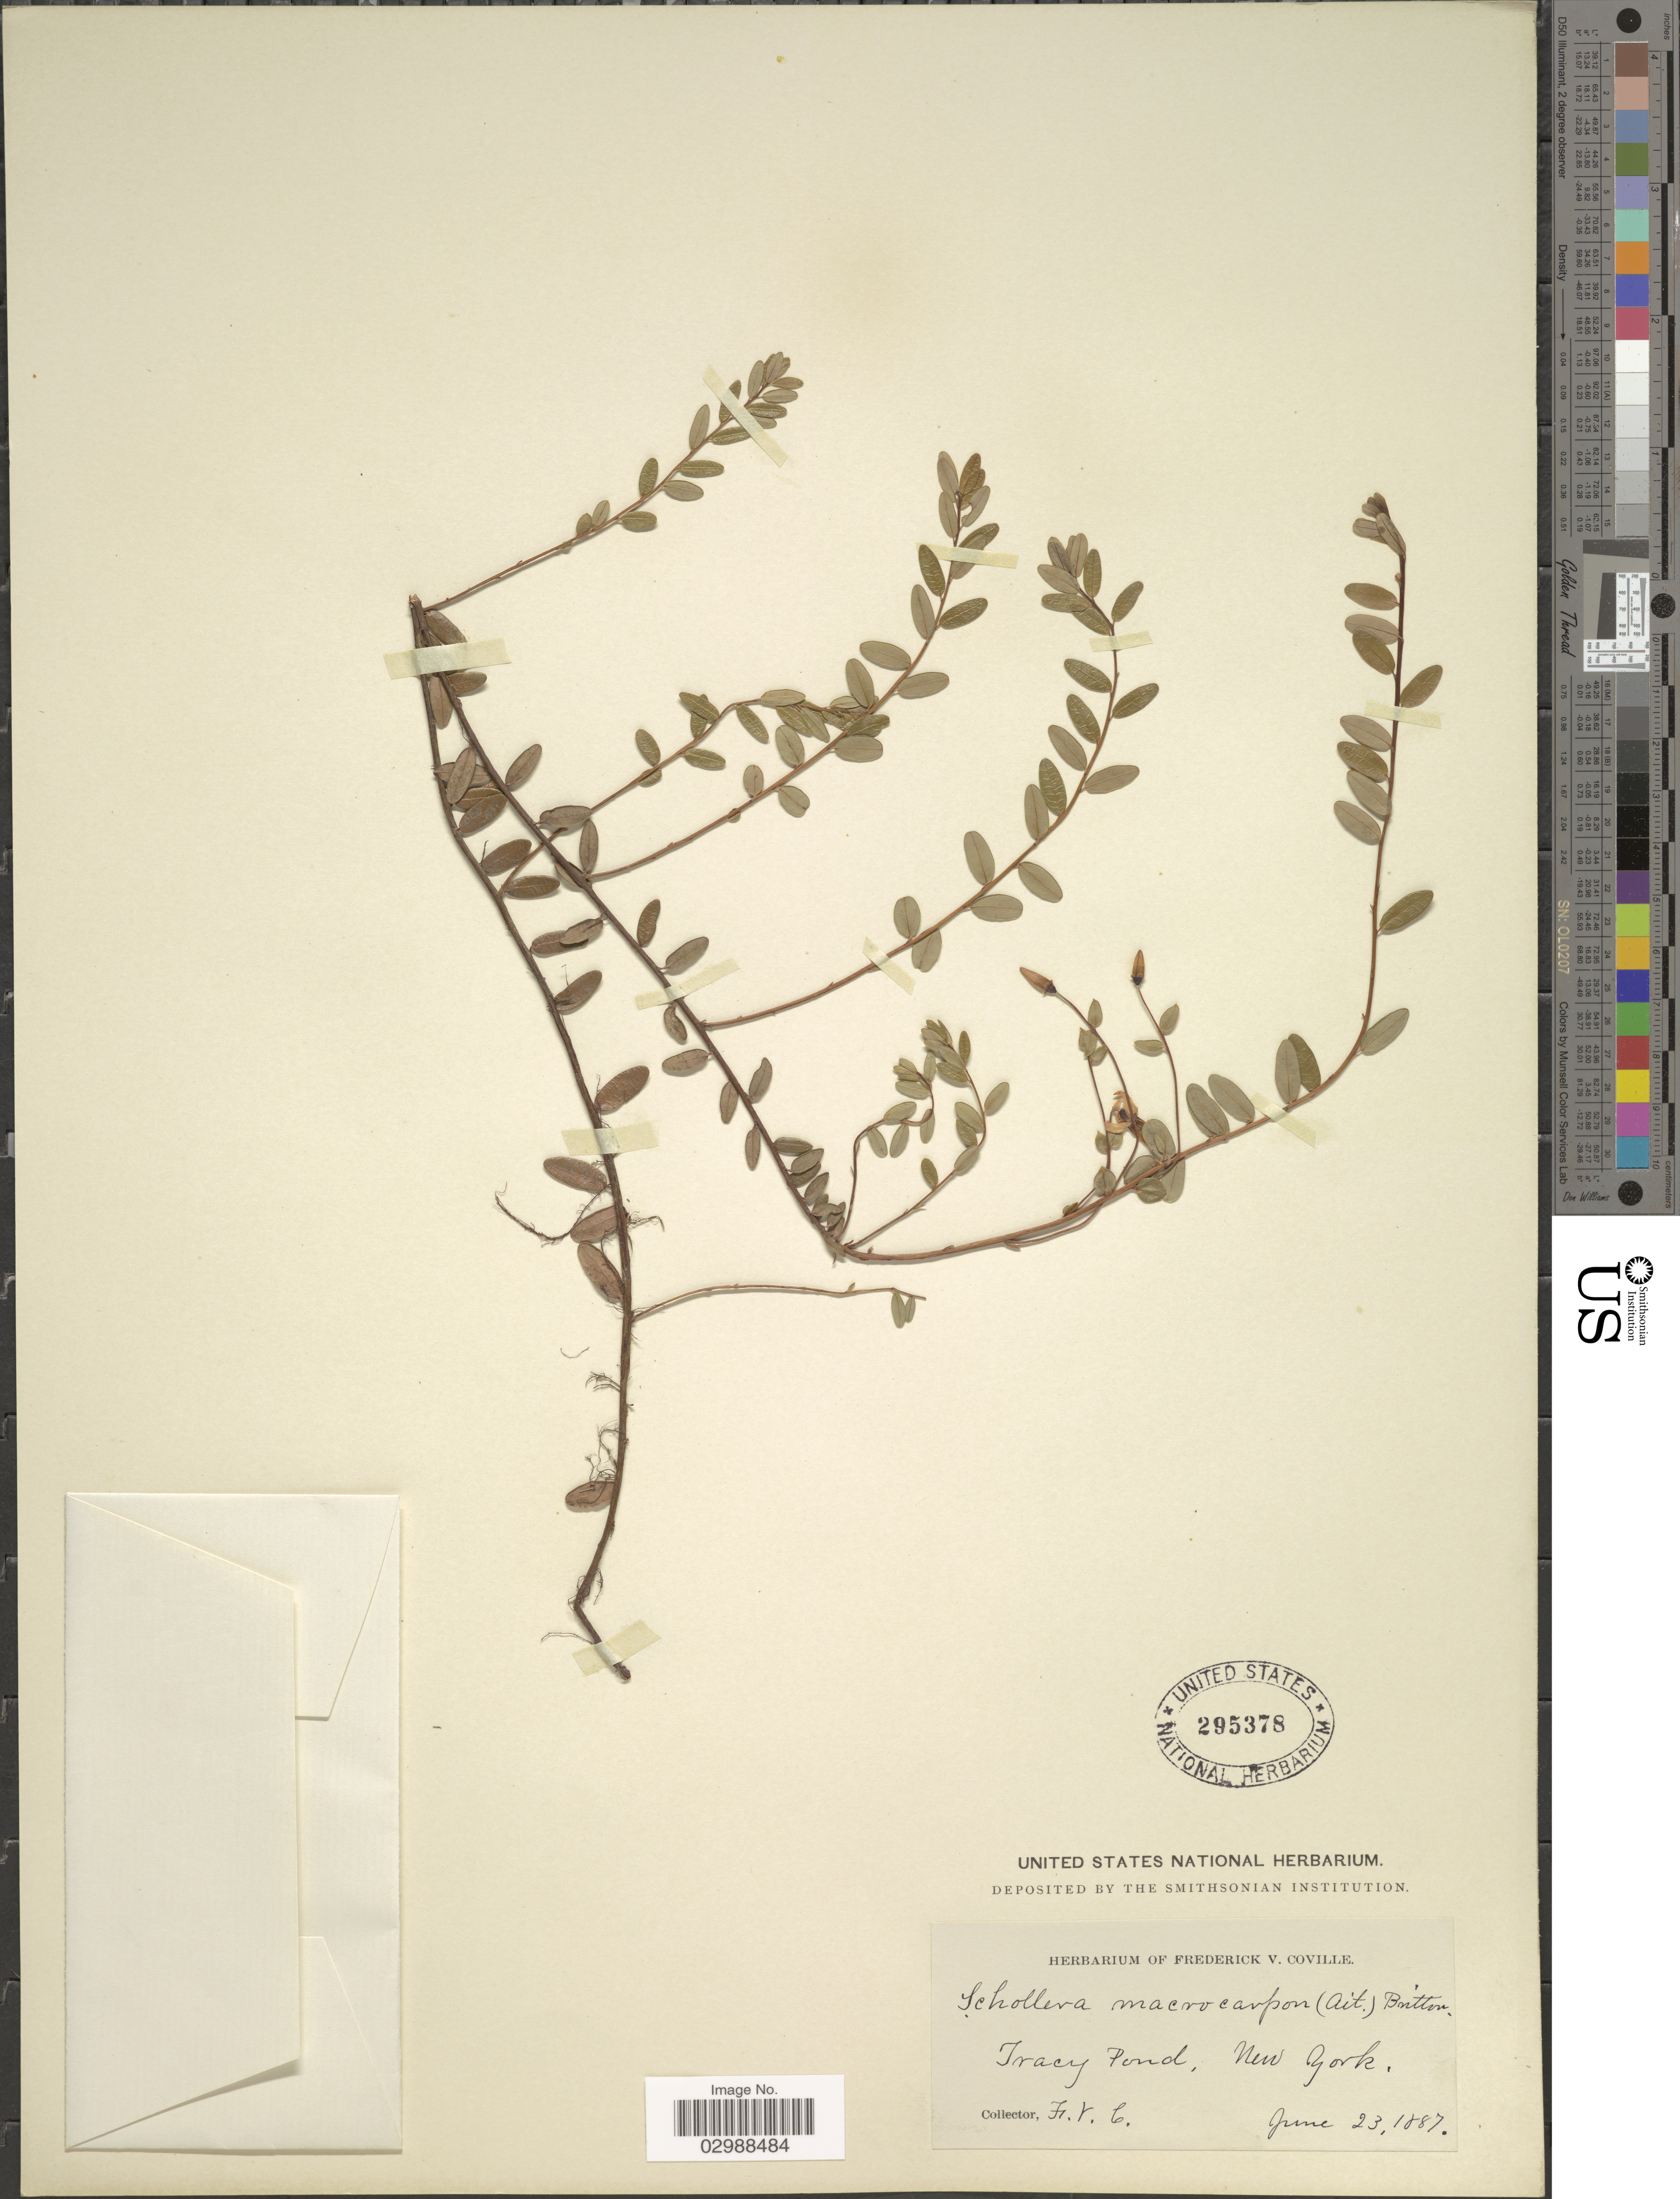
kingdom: Plantae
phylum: Tracheophyta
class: Magnoliopsida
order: Ericales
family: Ericaceae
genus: Vaccinium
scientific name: Vaccinium macrocarpon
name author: Aiton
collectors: F. V. Coville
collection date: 1887-06-23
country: United States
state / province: New York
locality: Tracy Pond.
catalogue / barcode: US 295378